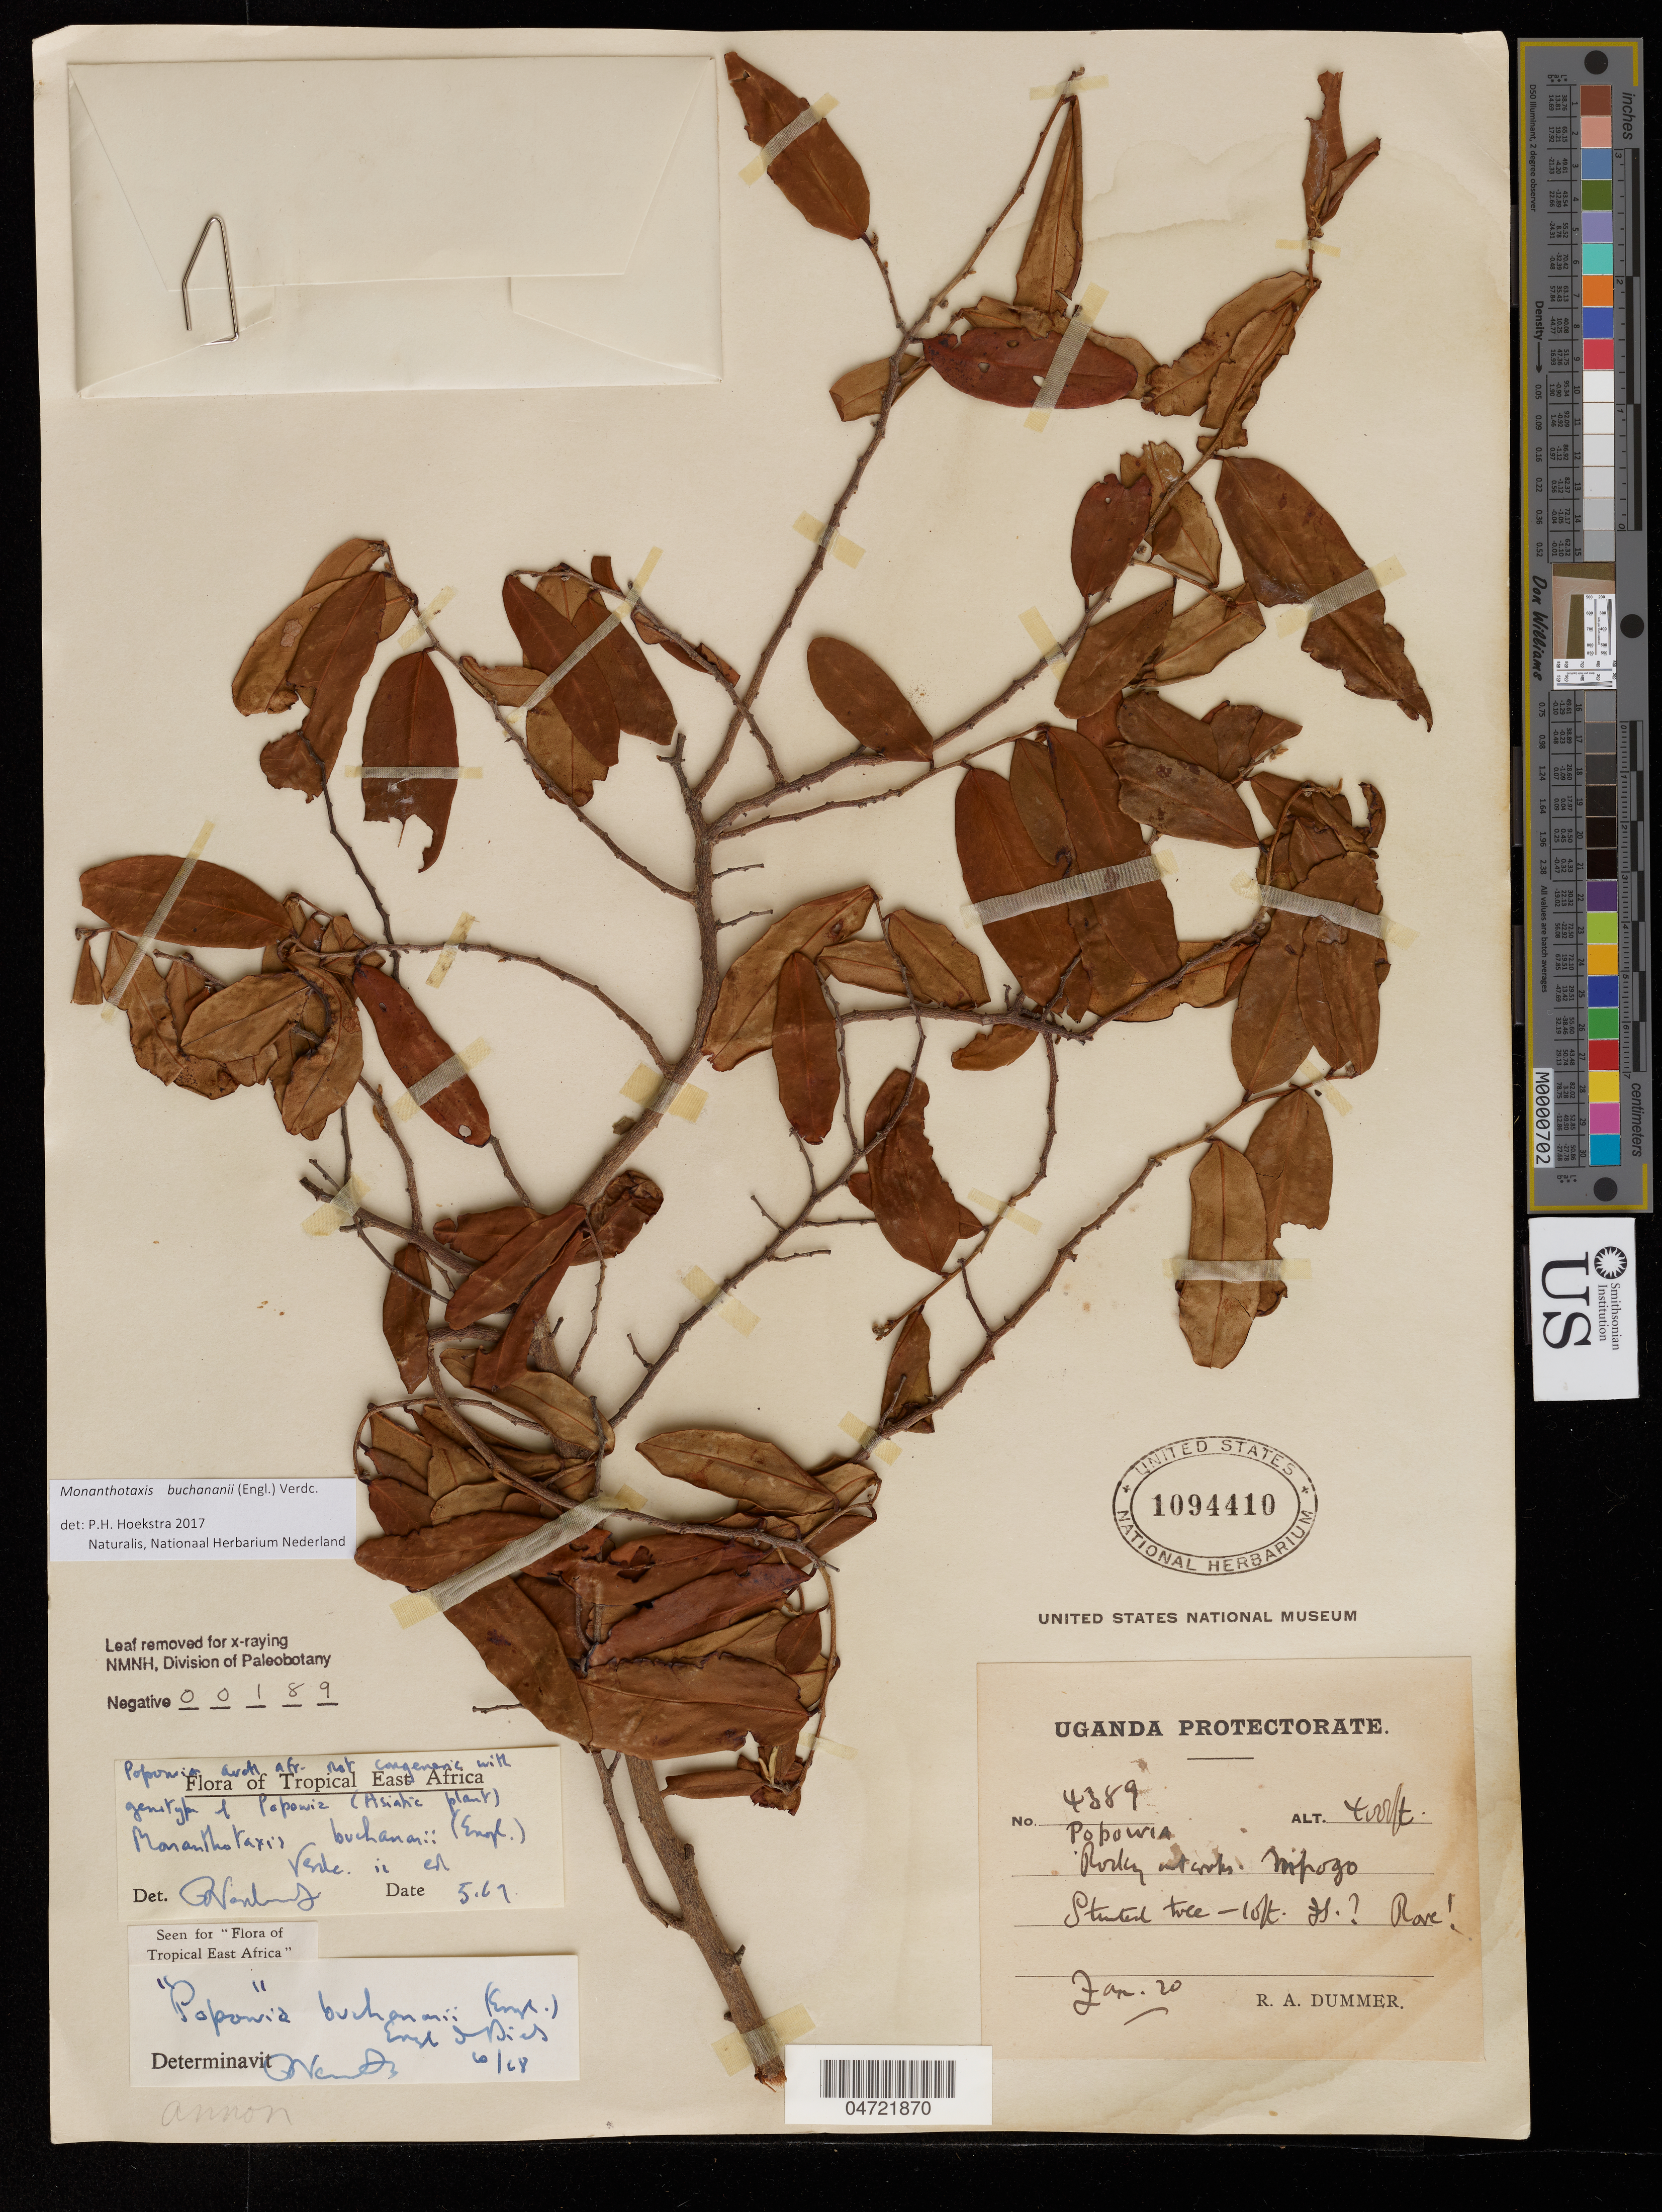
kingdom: Plantae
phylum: Tracheophyta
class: Magnoliopsida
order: Magnoliales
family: Annonaceae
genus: Monanthotaxis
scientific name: Monanthotaxis buchananii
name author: (Engl.) Verdc.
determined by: Hoekstra, P. H.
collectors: R. Dümmer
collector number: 4389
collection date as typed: Jan 1920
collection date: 1920-01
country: Uganda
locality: Mpogo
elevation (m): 1219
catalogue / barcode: US 1094410